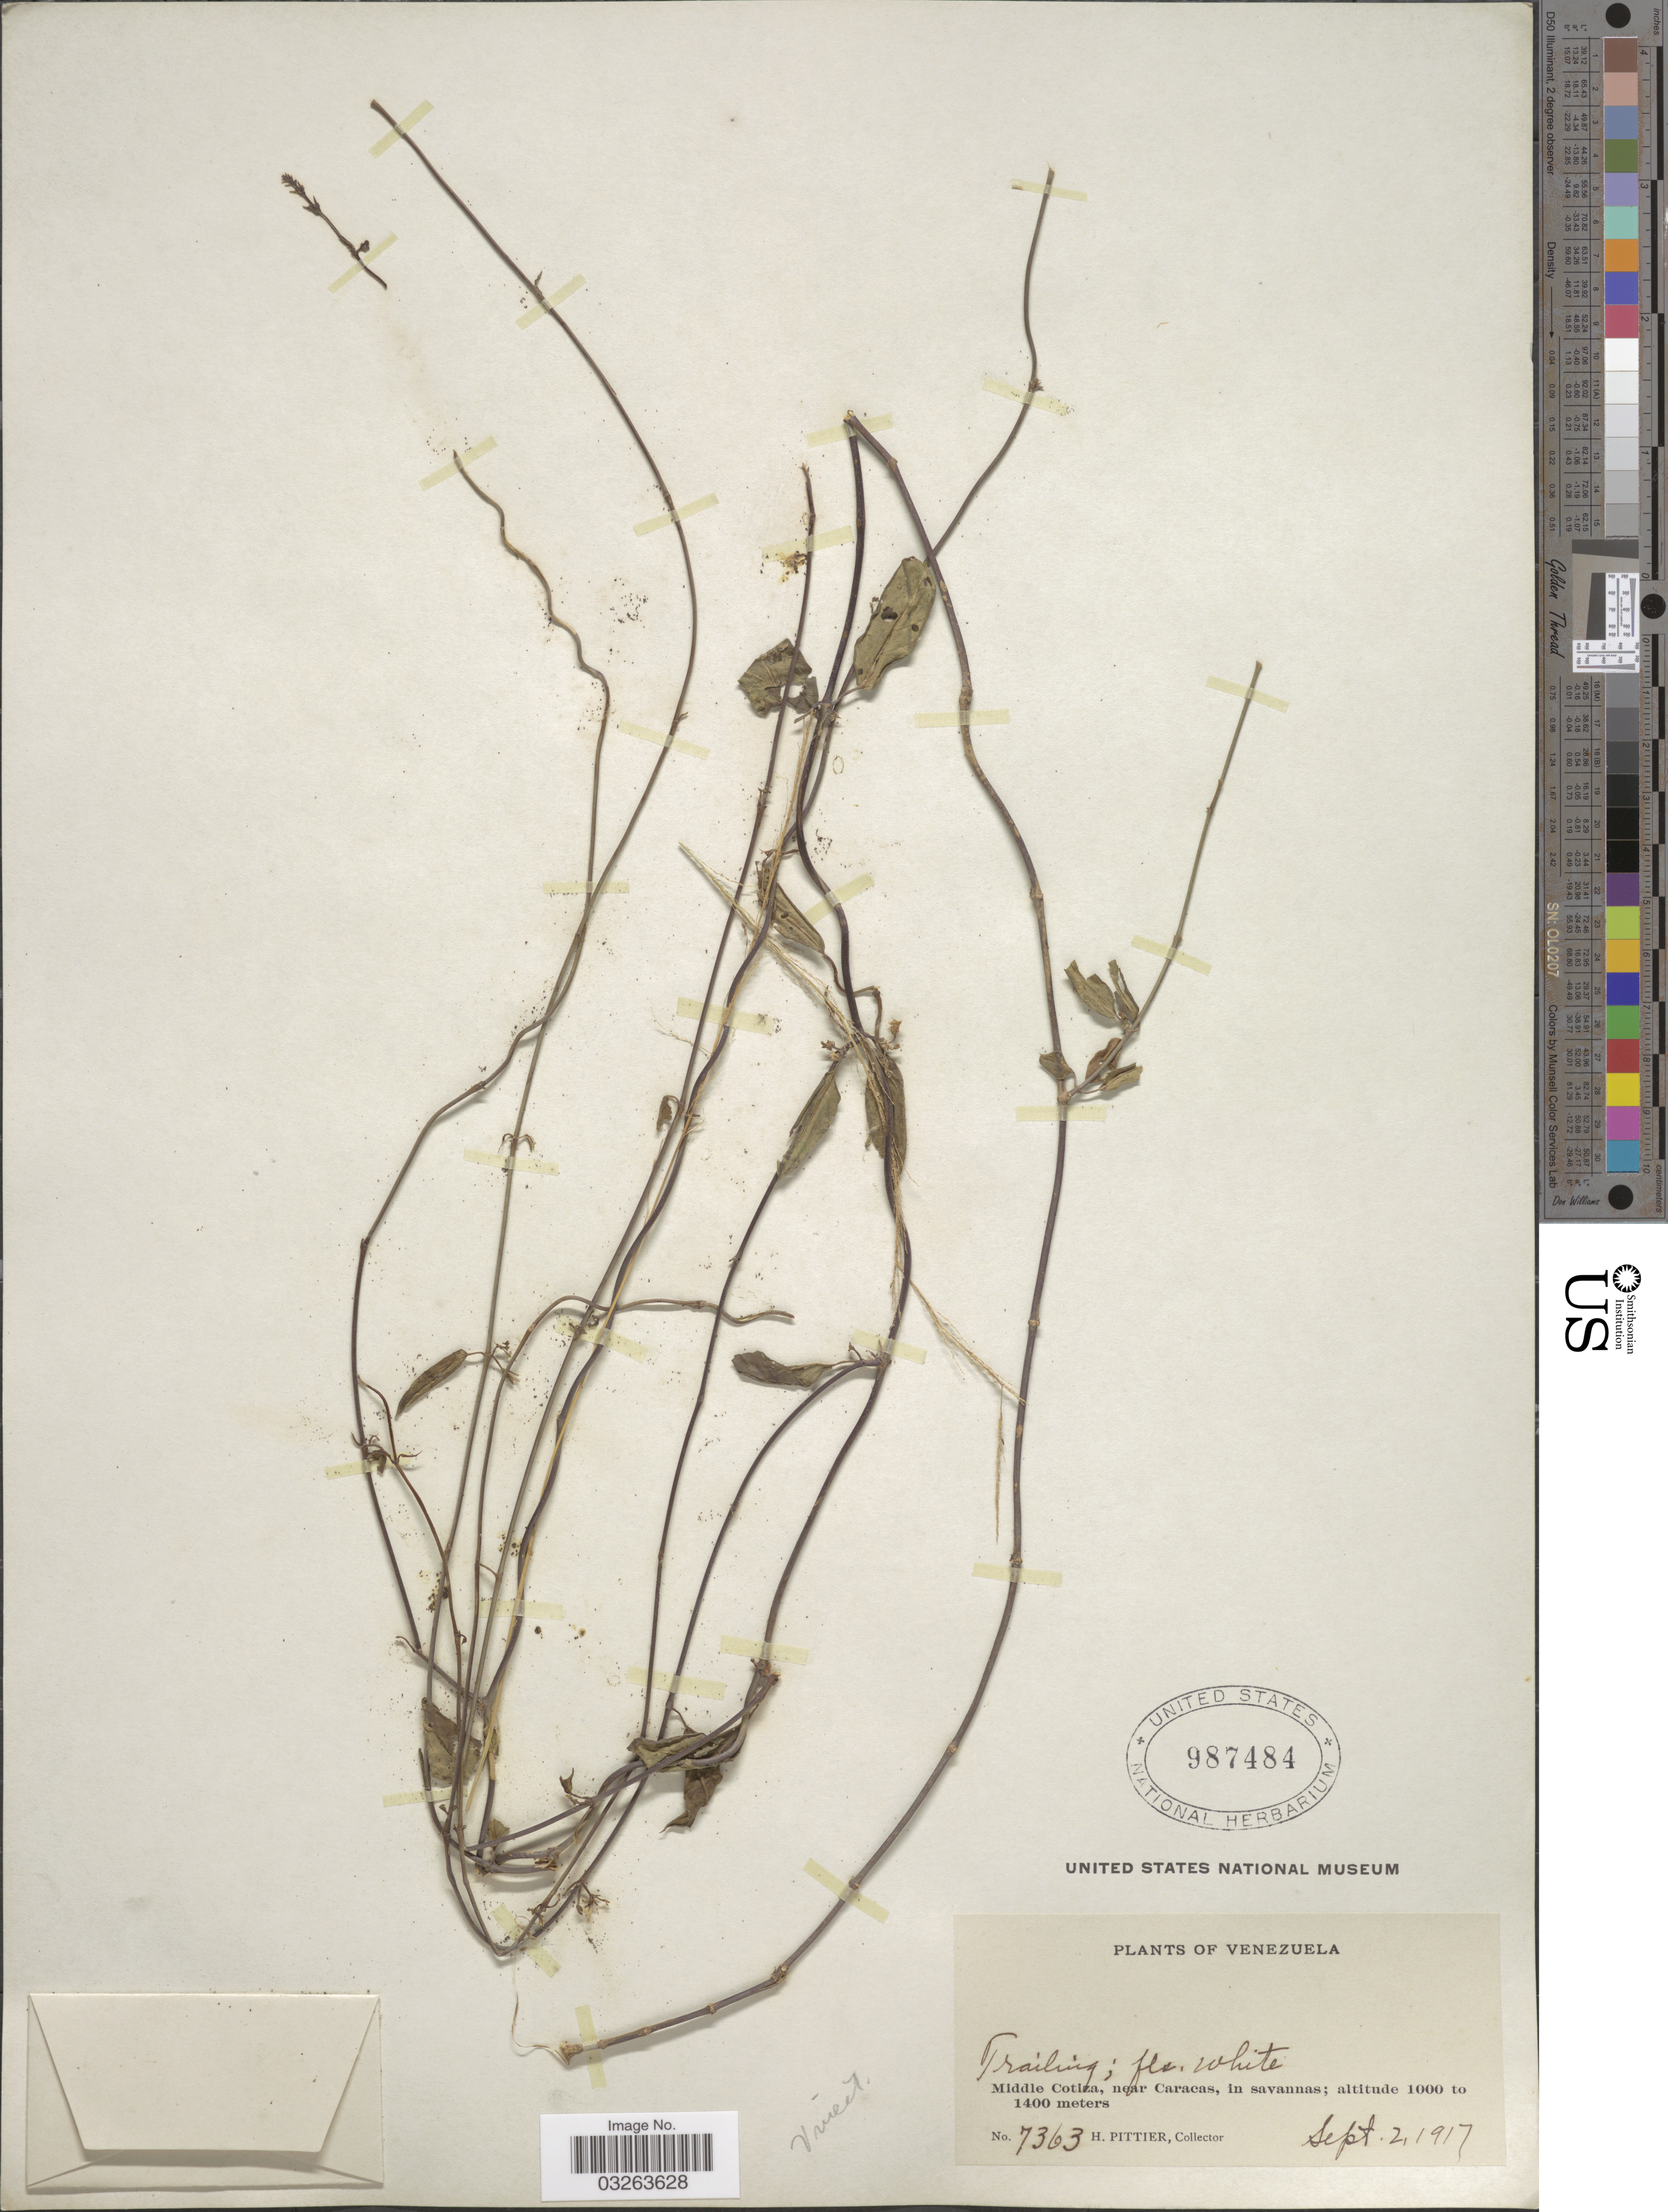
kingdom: Plantae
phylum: Tracheophyta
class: Magnoliopsida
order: Gentianales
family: Apocynaceae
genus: Ditassa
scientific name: Ditassa sp.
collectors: H. F. Pittier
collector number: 7363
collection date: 1917-09-02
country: Venezuela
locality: Middle Cotiza, near Caracas, in savannas.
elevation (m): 1000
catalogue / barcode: US 987484